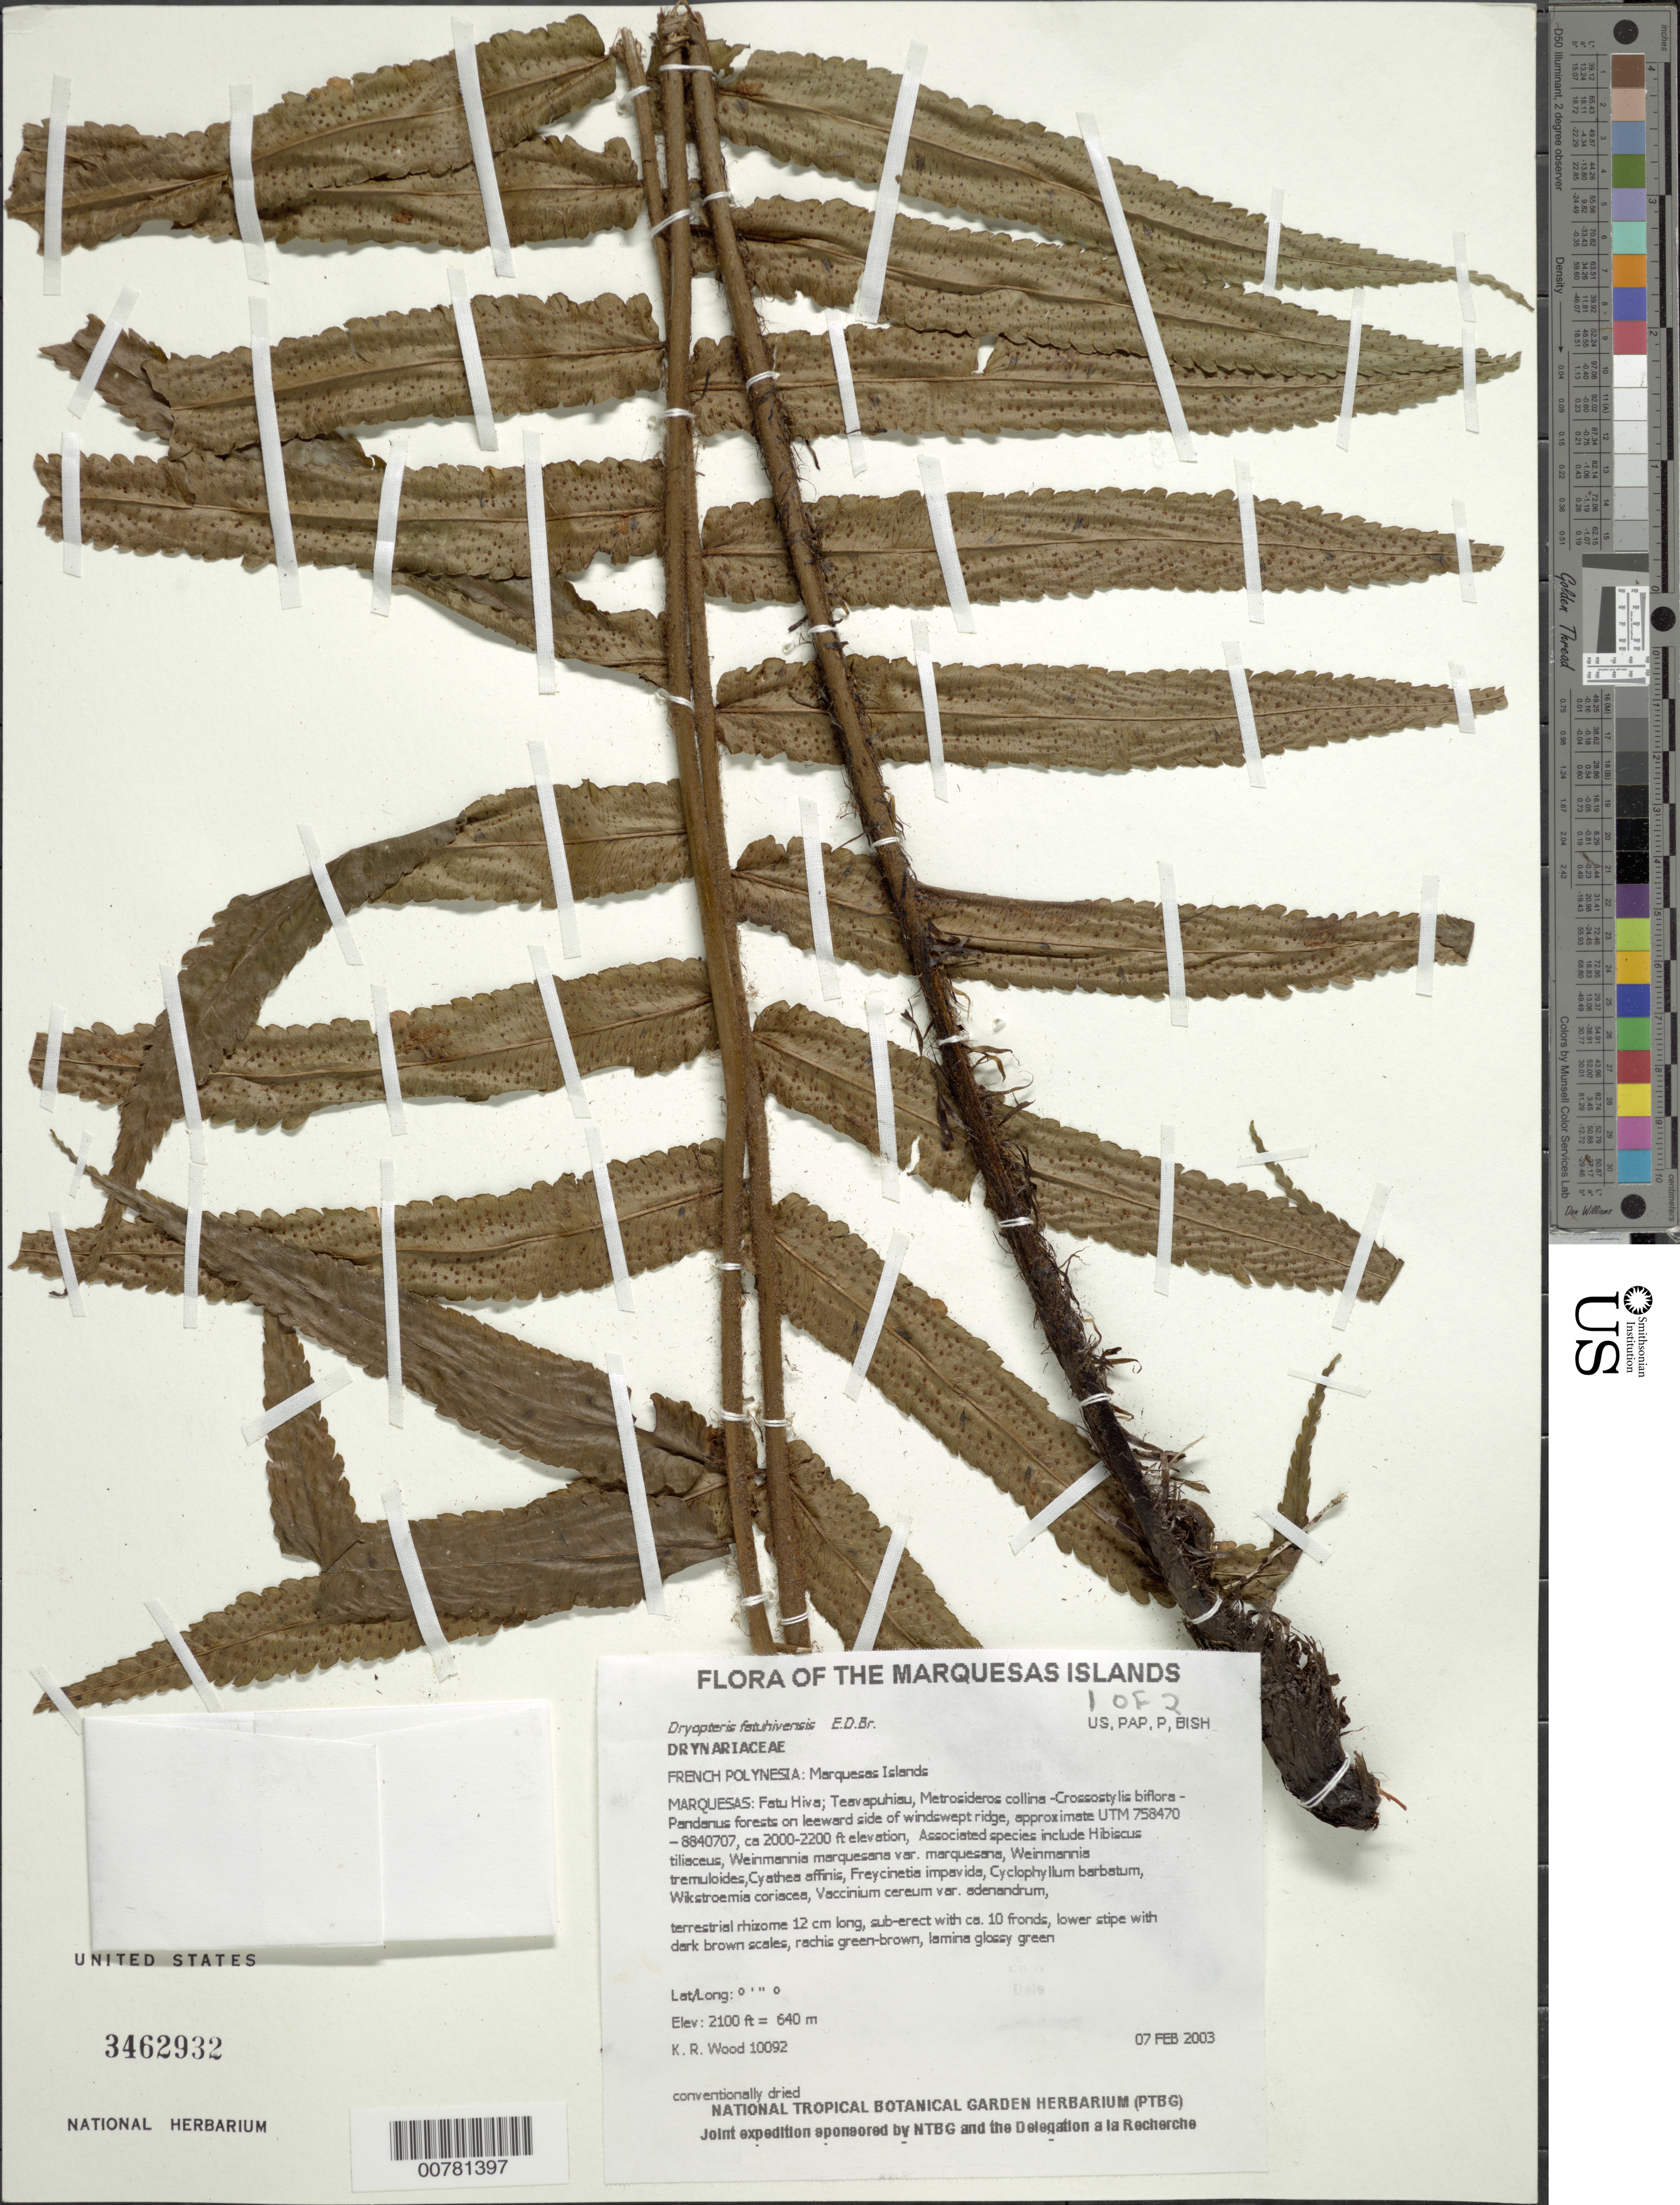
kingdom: Plantae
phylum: Tracheophyta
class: Polypodiopsida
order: Polypodiales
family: Dryopteridaceae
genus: Dryopteris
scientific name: Dryopteris fatuhivensis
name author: E.D. Br.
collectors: K. R. Wood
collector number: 10092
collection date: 2003-02-07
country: French Polynesia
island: Fatu Hiva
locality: Teavapuhiau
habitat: Metrosideros collina - Crossostylis biflora - Pandanus forests on leeward side of windswept ridge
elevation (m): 640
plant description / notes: Habitat degradation and destruction by feral pigs, catastrophic extinction through environmental events, predation by rats that eat seeds, competition with non-native plant taxa such as Ocimum gratissimum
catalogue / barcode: US 3462932